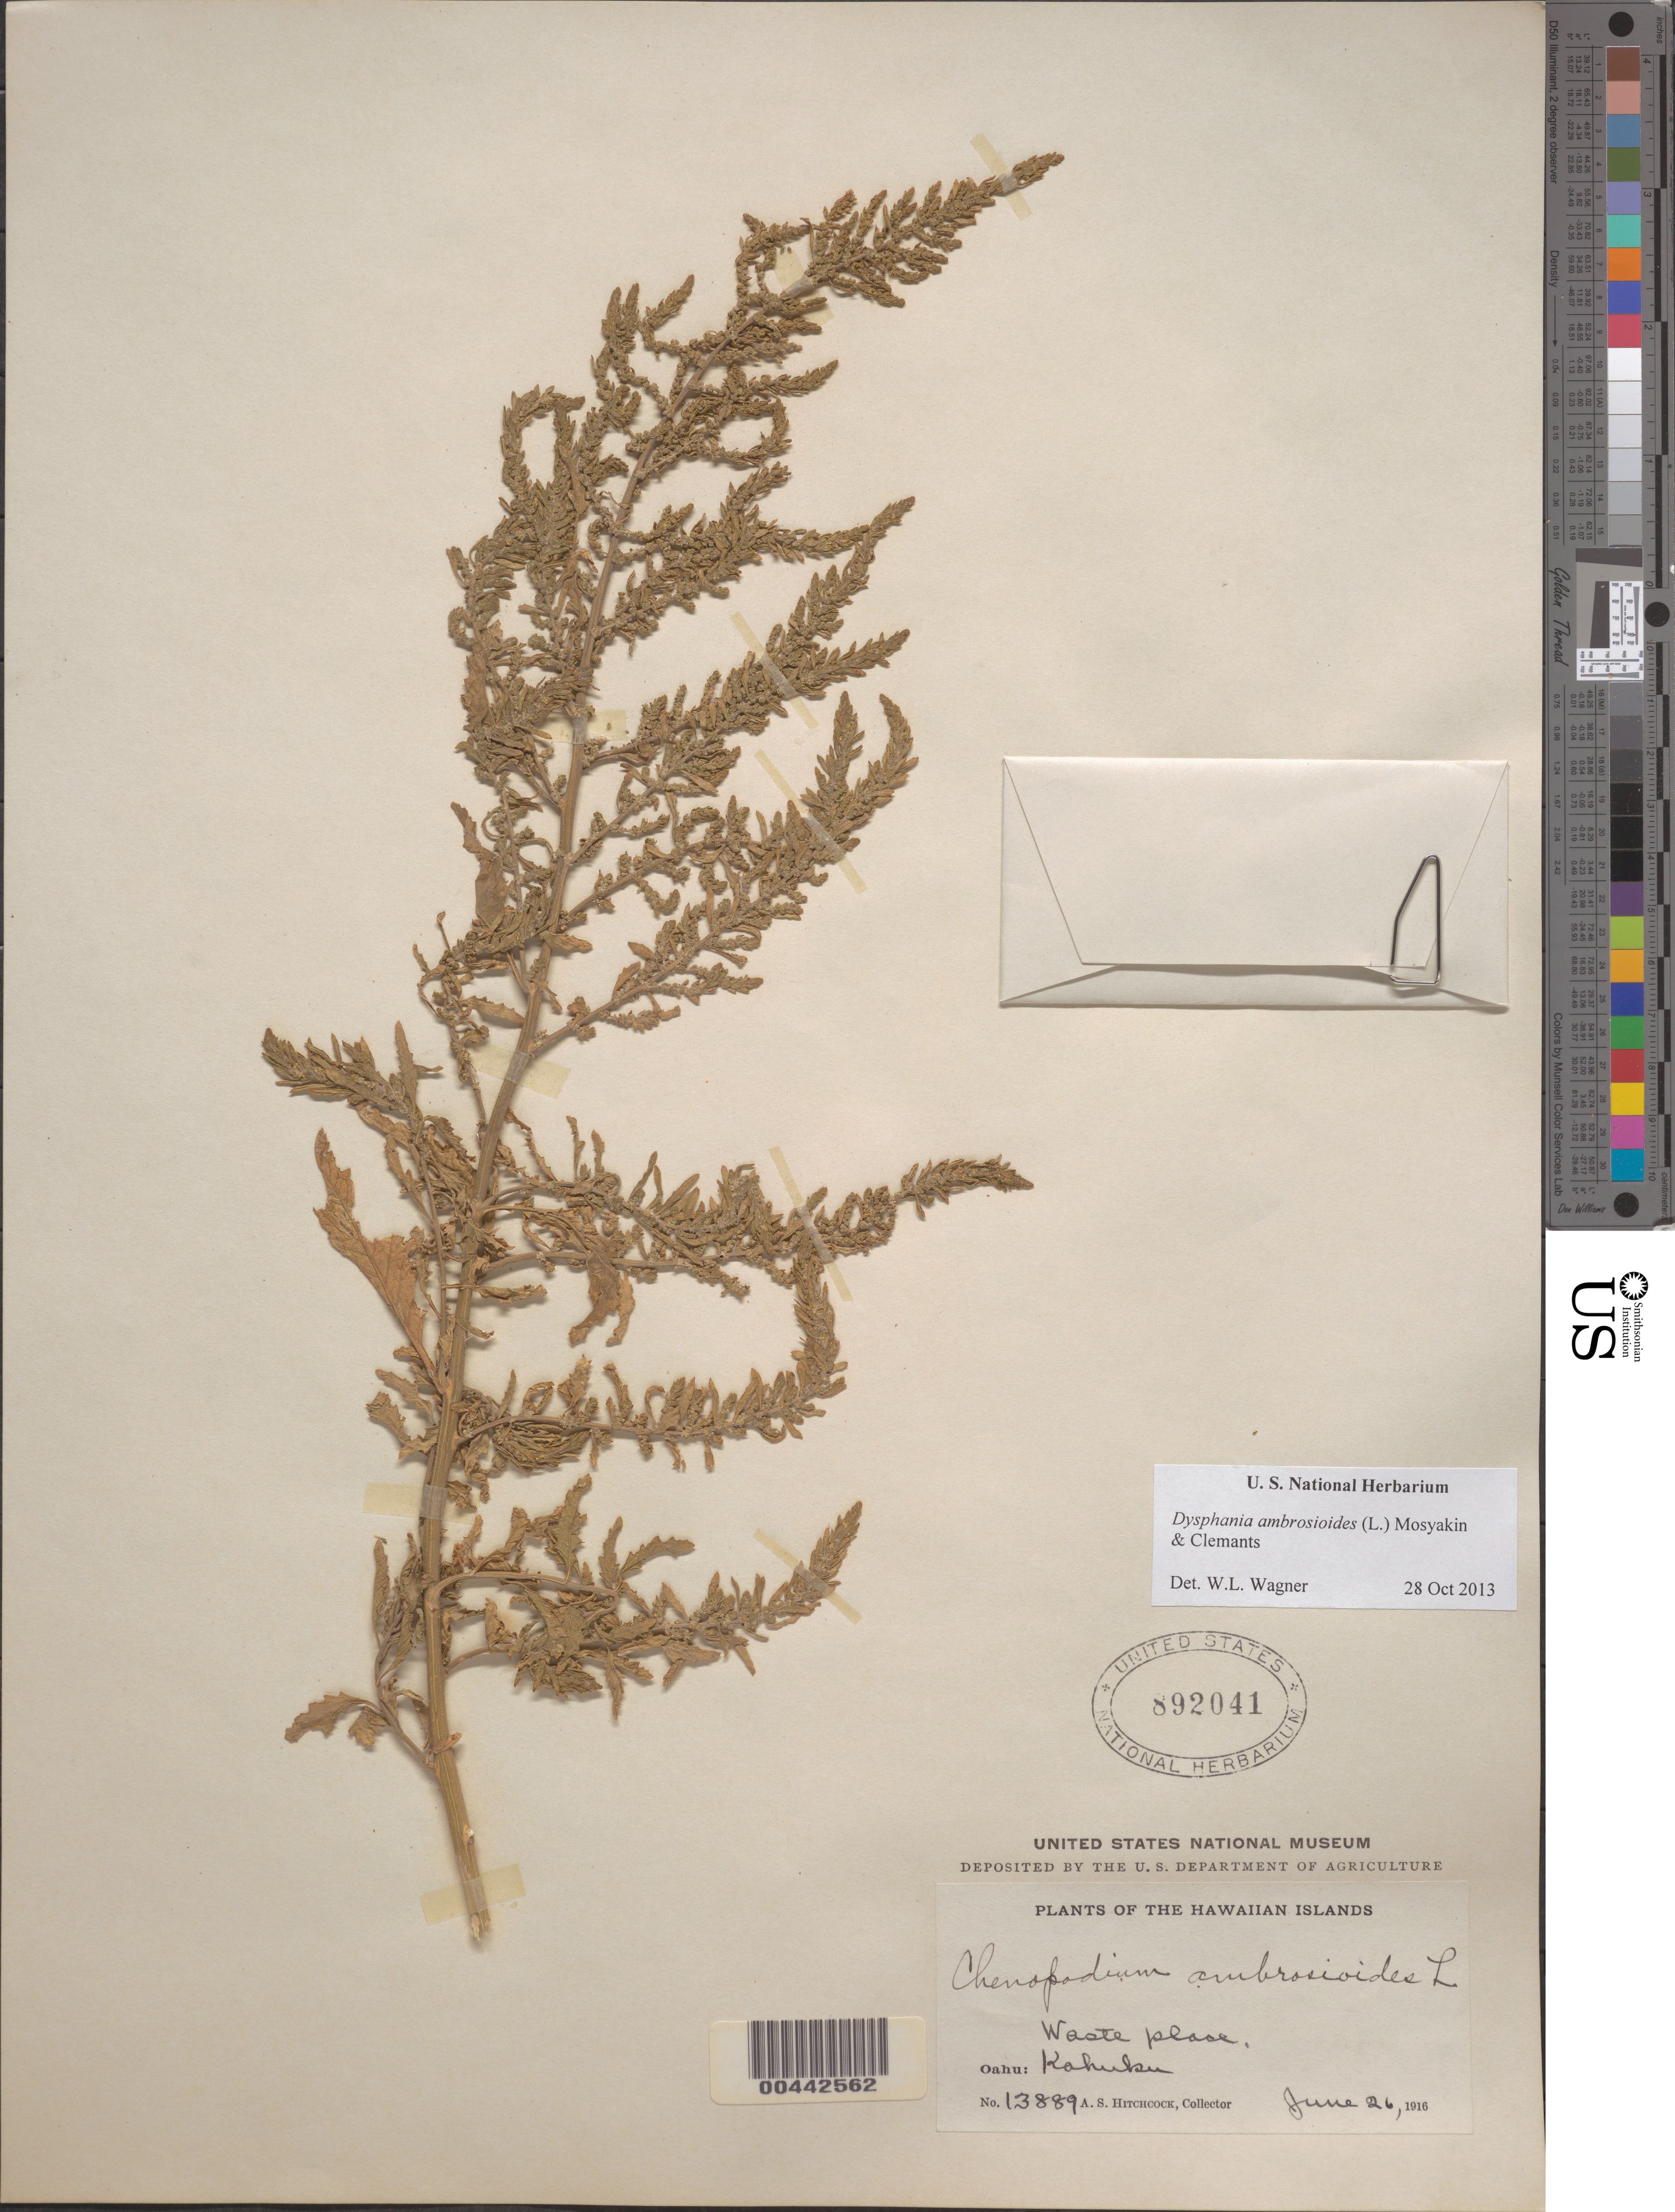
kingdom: Plantae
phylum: Tracheophyta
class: Magnoliopsida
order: Caryophyllales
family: Amaranthaceae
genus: Dysphania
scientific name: Dysphania ambrosioides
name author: (L.) Mosyakin & Clemants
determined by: Wagner, W. L., (BOT), Smithsonian Institution - National Museum of Natural History (UNITED STATES)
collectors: A. S. Hitchcock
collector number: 13889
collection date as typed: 26 Jun 1916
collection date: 1916-06-26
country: United States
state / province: Hawaii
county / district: Honolulu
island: Oahu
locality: Kahuku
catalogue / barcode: US 892041